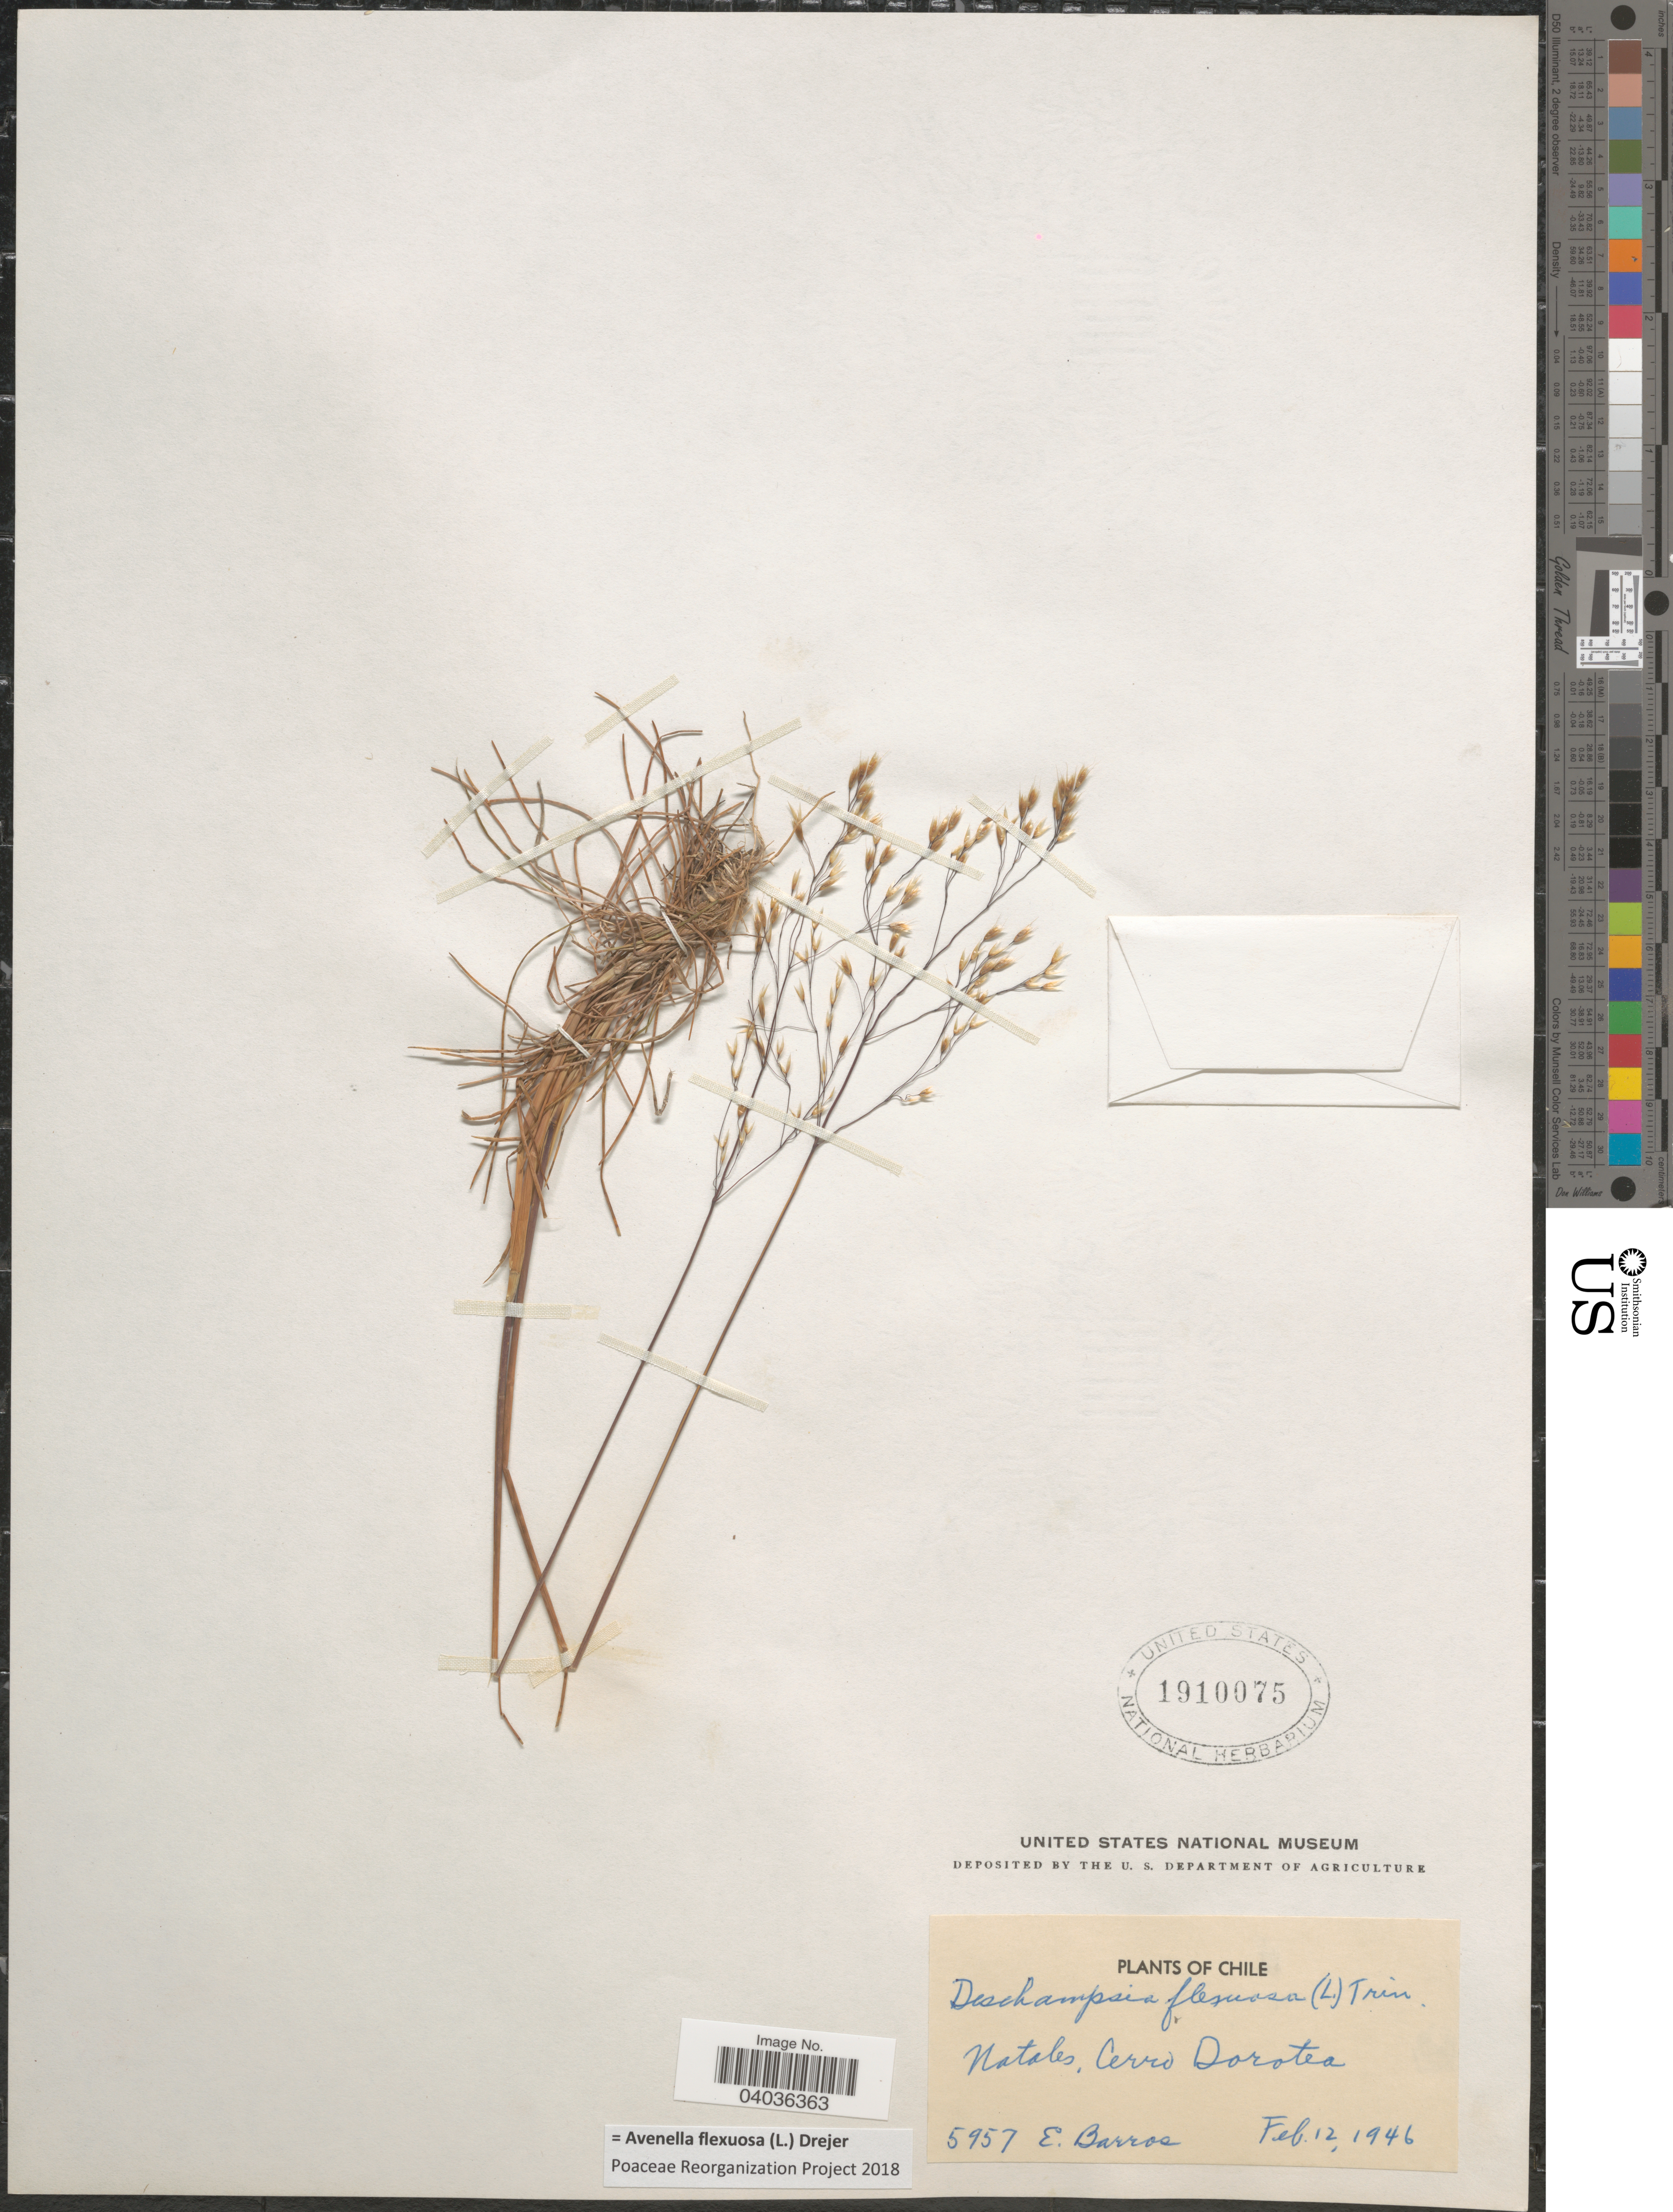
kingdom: Plantae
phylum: Tracheophyta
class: Liliopsida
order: Poales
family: Poaceae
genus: Avenella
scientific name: Avenella flexuosa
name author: (L.) Drejer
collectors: E. Barros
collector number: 5957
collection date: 1946-02-12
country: Chile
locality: Natales, Cerro Dorotea.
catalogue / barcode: US 1910075